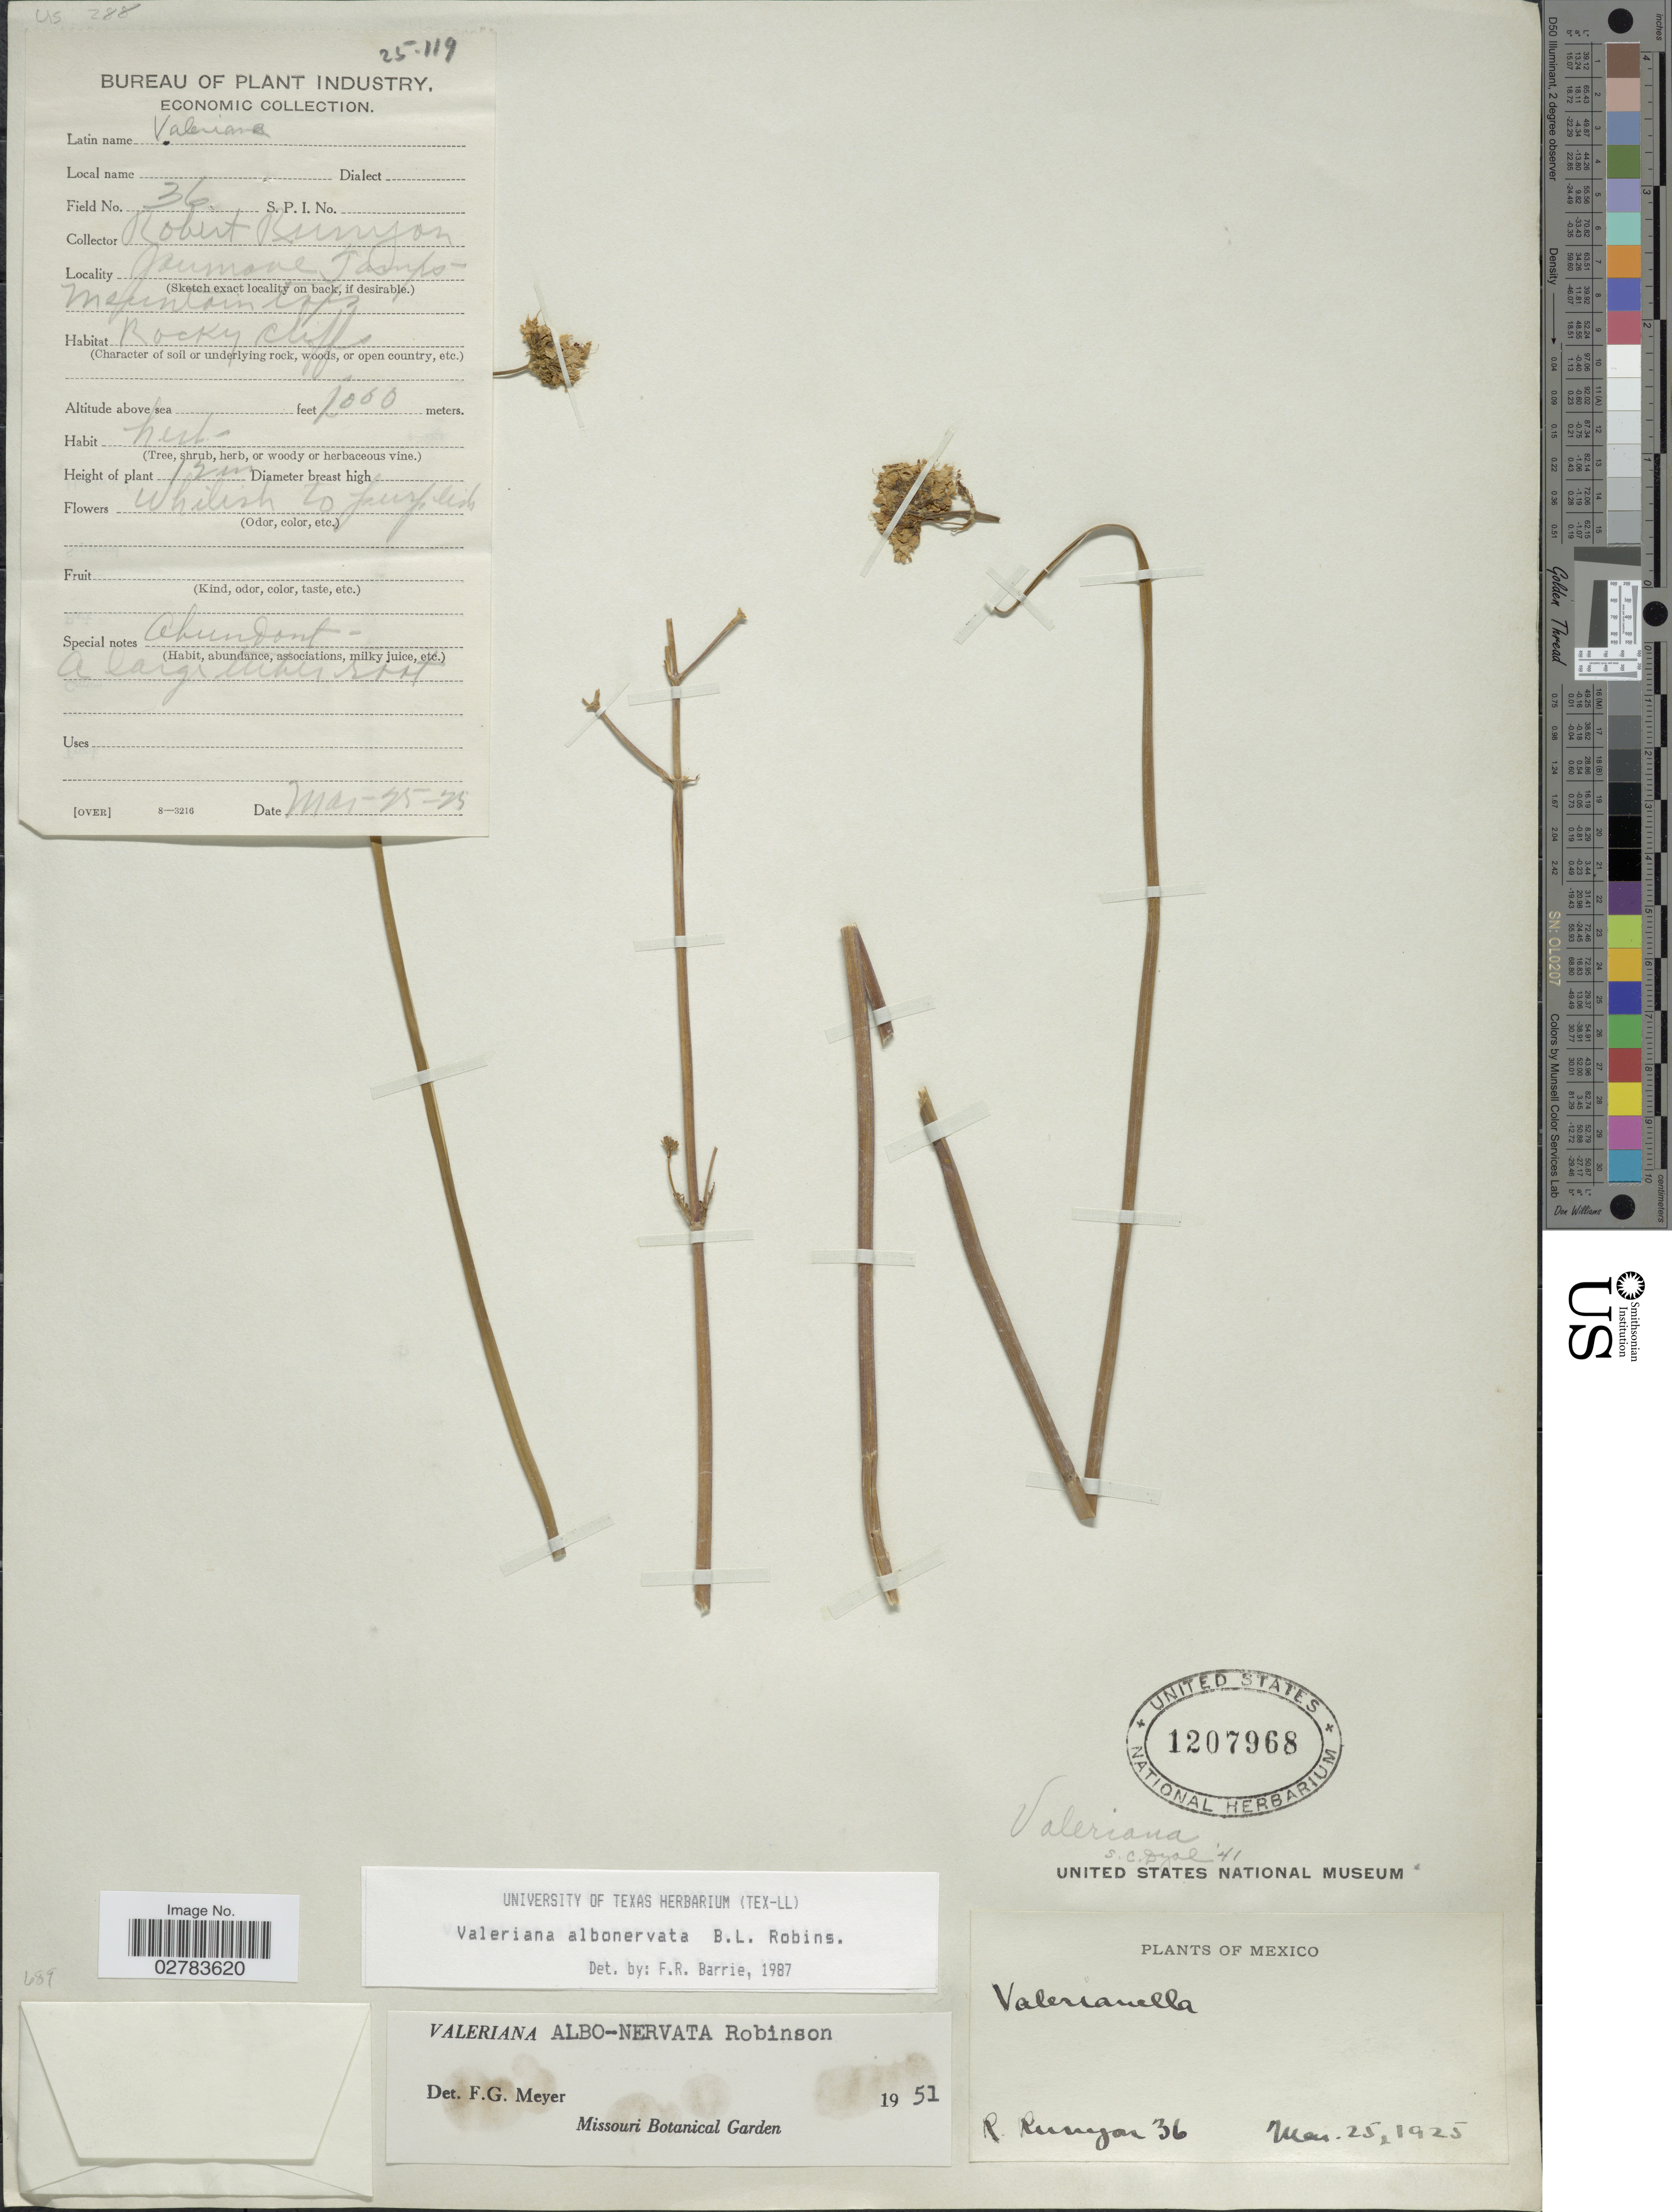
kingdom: Plantae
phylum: Tracheophyta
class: Magnoliopsida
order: Dipsacales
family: Caprifoliaceae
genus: Valeriana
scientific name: Valeriana albonervata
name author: B.L. Rob.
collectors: R. Runyon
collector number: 36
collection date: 1925-03-25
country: Mexico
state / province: Tamaulipas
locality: Jaumave Tamps- Mountain tops.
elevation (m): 2000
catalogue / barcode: US 1207968